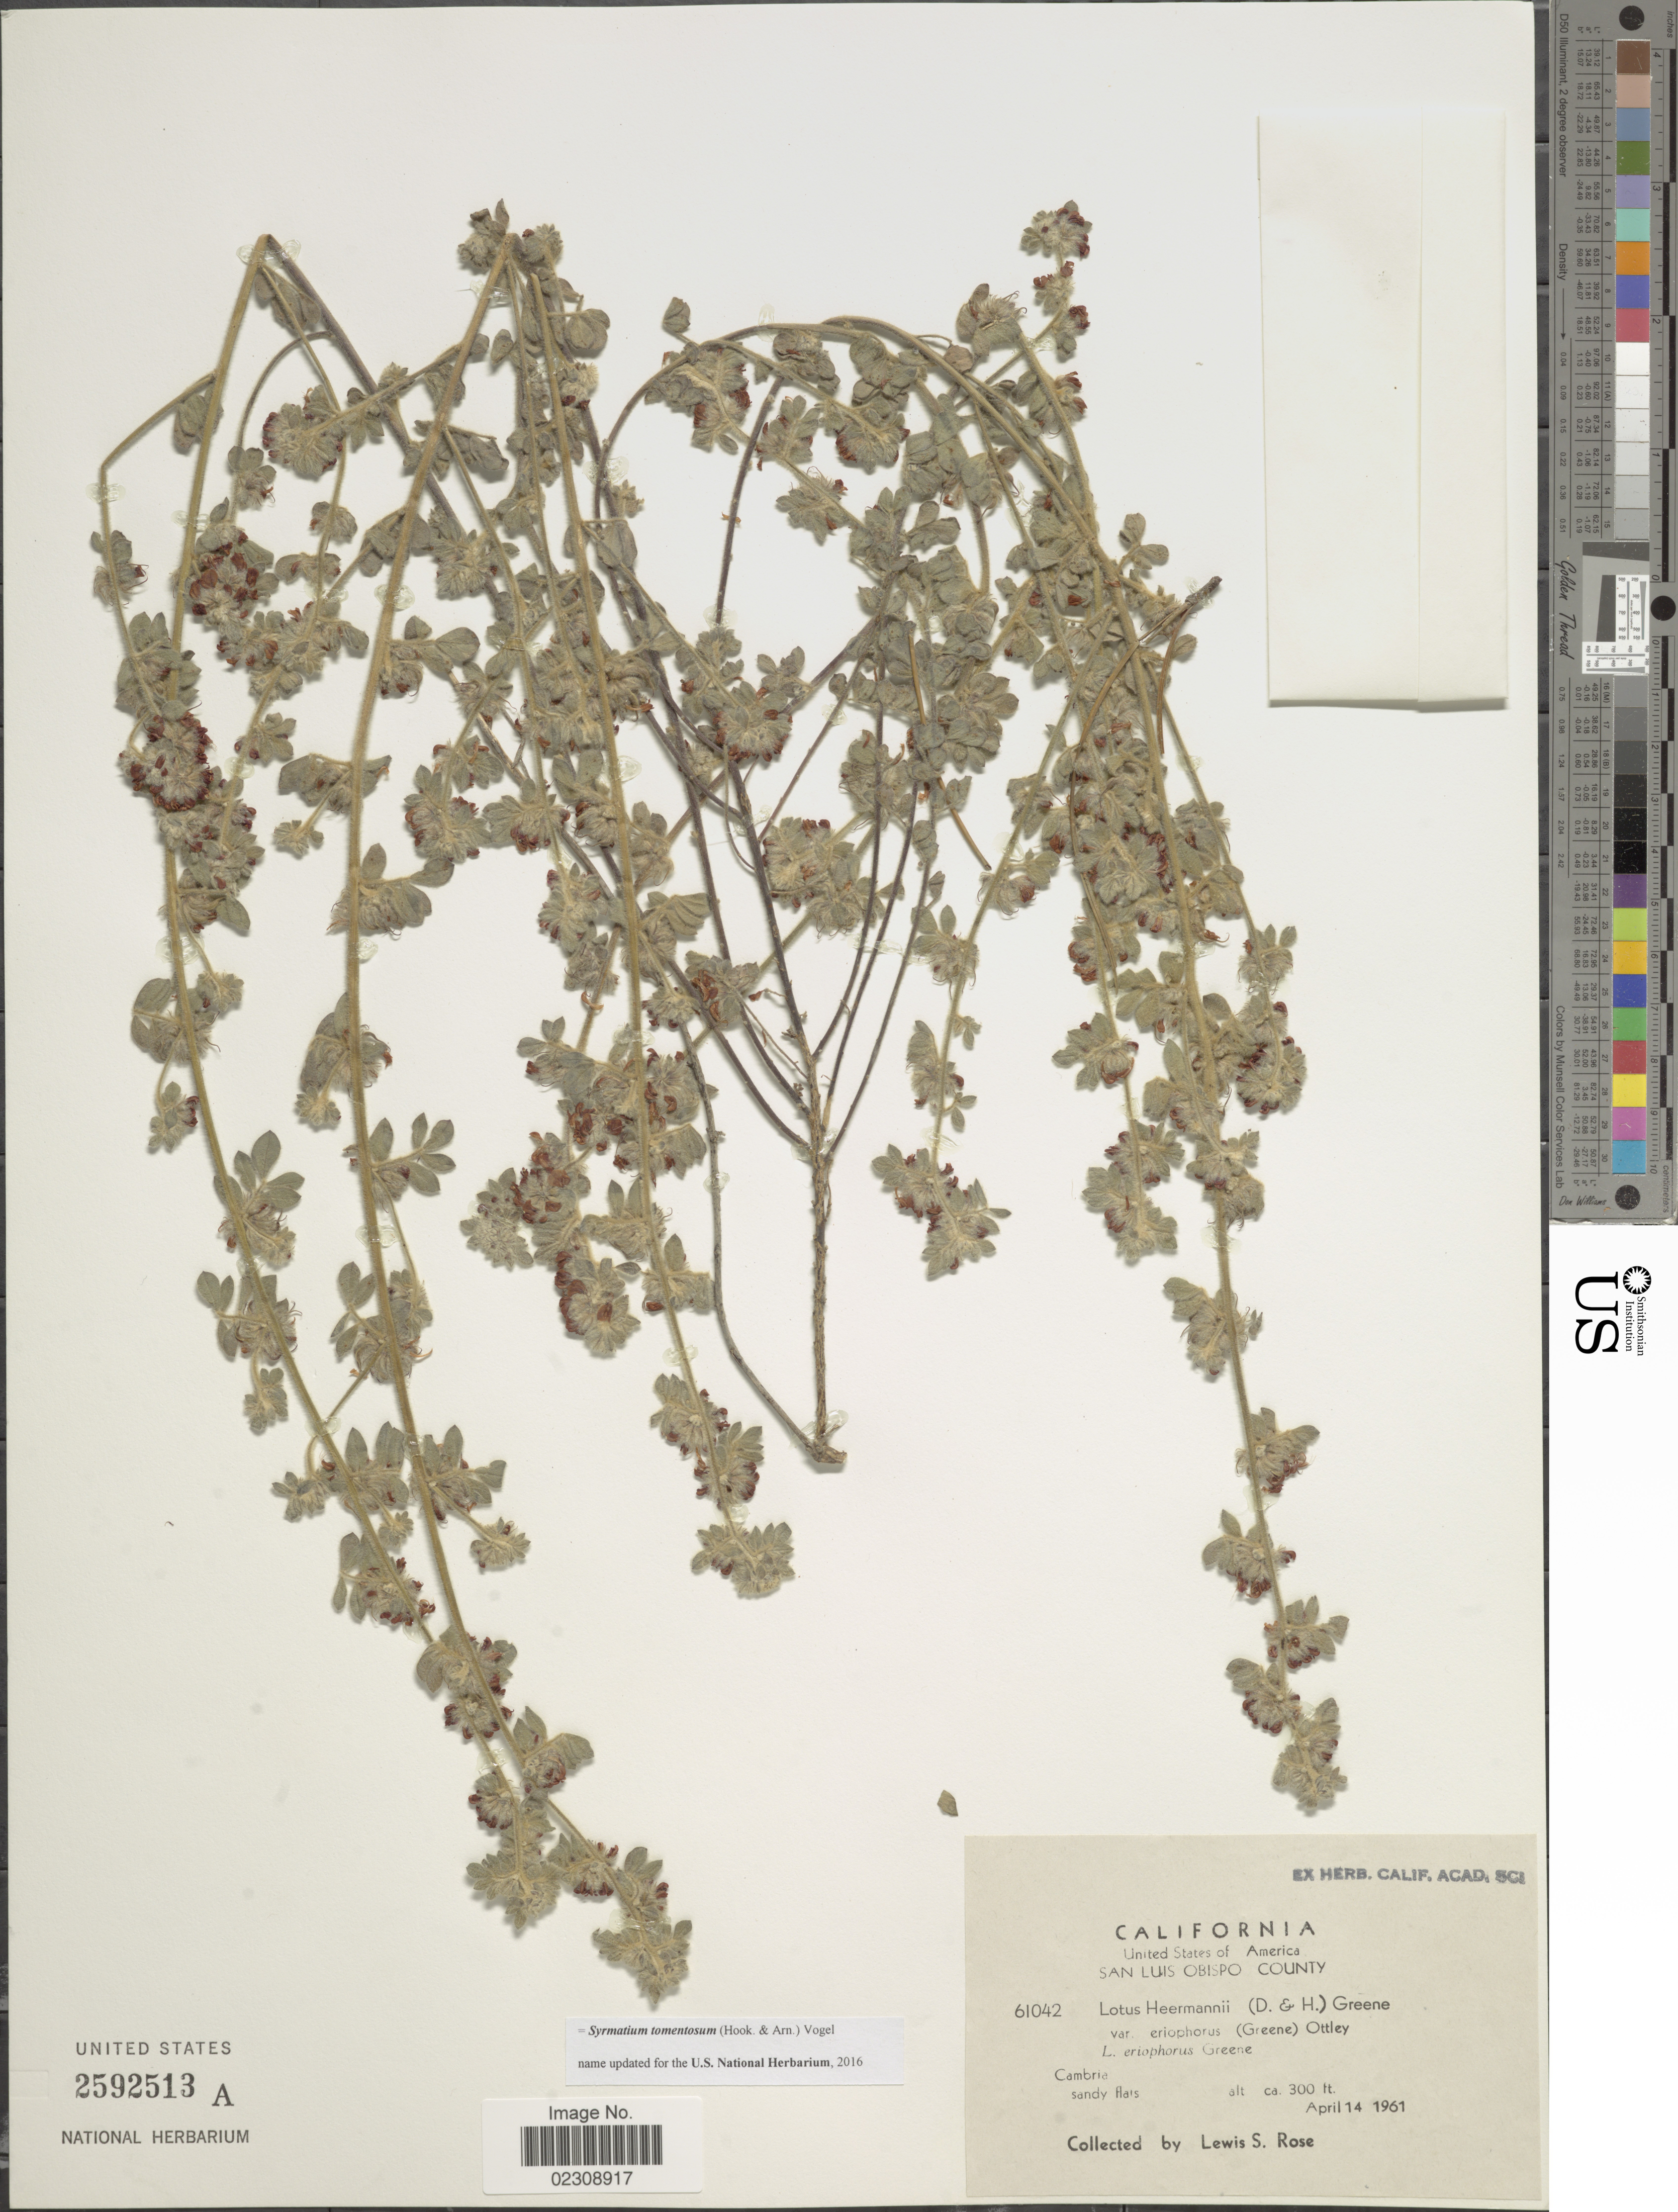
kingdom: Plantae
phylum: Tracheophyta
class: Magnoliopsida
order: Fabales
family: Fabaceae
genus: Syrmatium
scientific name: Syrmatium tomentosum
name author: (Hook. & Arn.) Vogel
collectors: L. S. Rose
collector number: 61042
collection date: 1961-04-14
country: United States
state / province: California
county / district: San Luis Obispo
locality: San Luis Obispo County. Cambria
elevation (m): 91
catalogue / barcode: US 2592513A